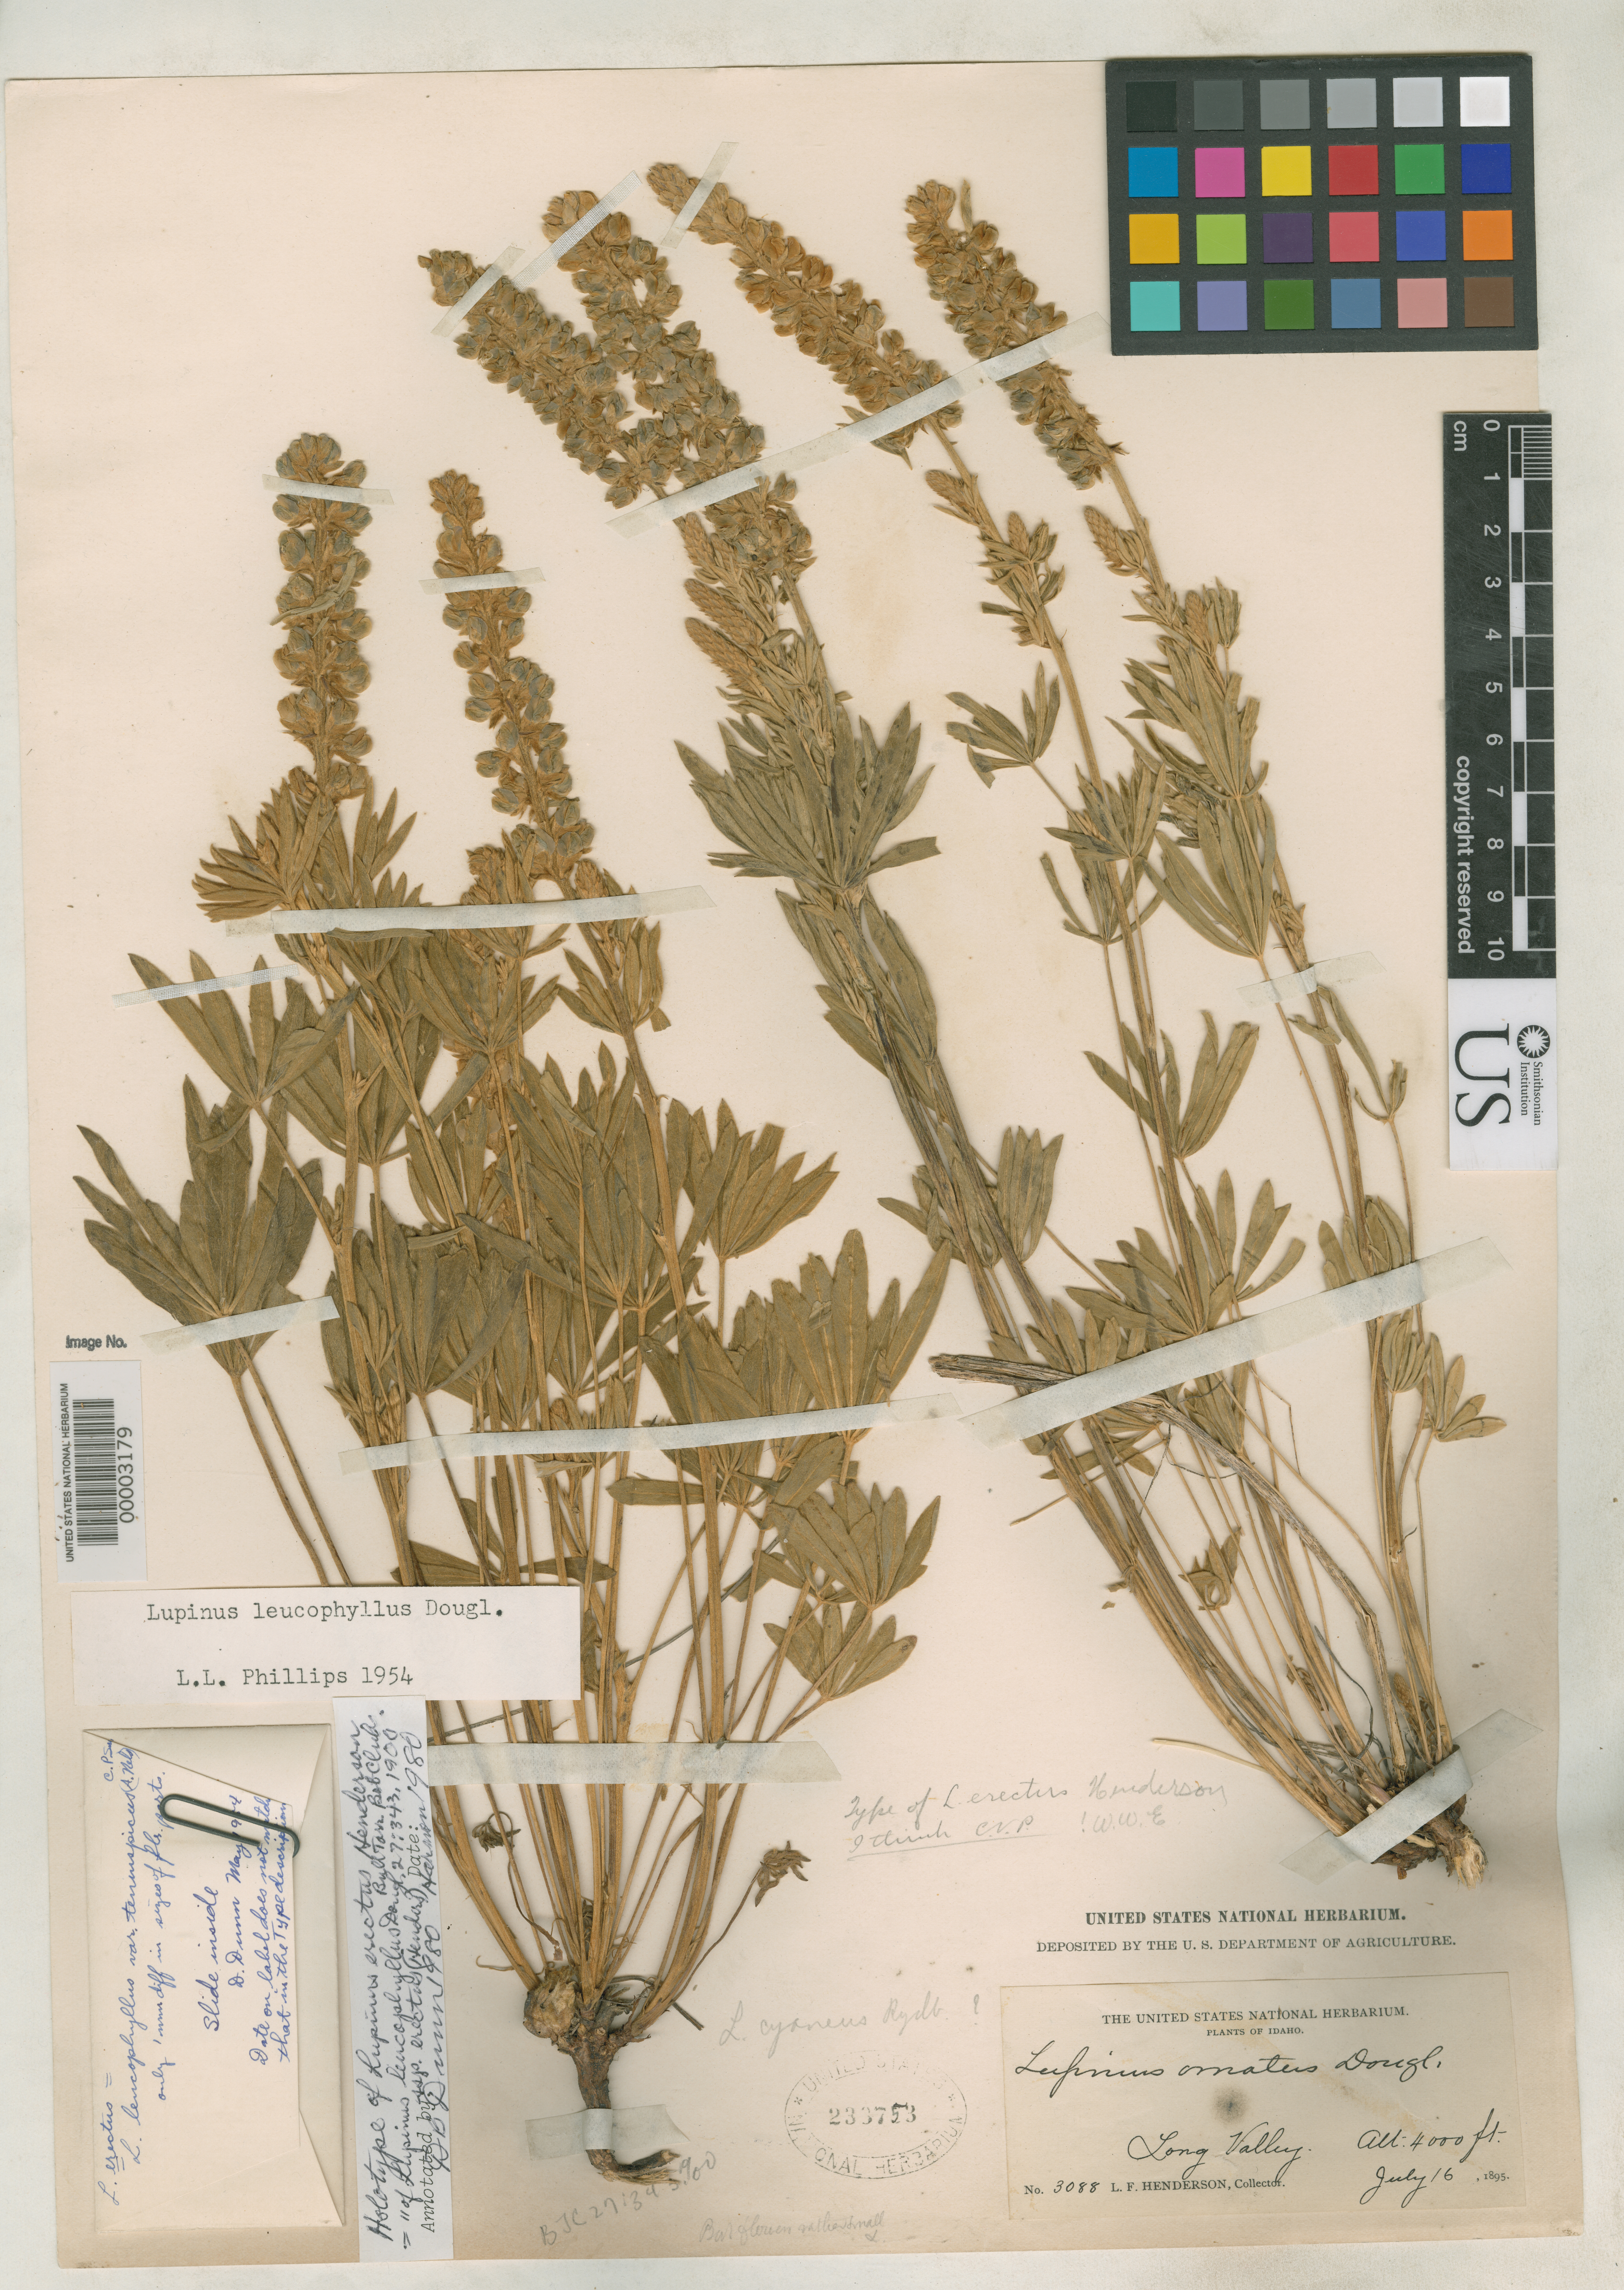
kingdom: Plantae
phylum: Tracheophyta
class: Magnoliopsida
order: Fabales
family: Fabaceae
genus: Lupinus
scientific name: Lupinus erectus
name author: L.F. Hend.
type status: Holotype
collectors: L. F. Henderson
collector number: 3088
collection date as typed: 16 Jul 1895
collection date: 1895-07-16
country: United States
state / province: Idaho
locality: Long Valley.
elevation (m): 1219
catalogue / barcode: US 233753